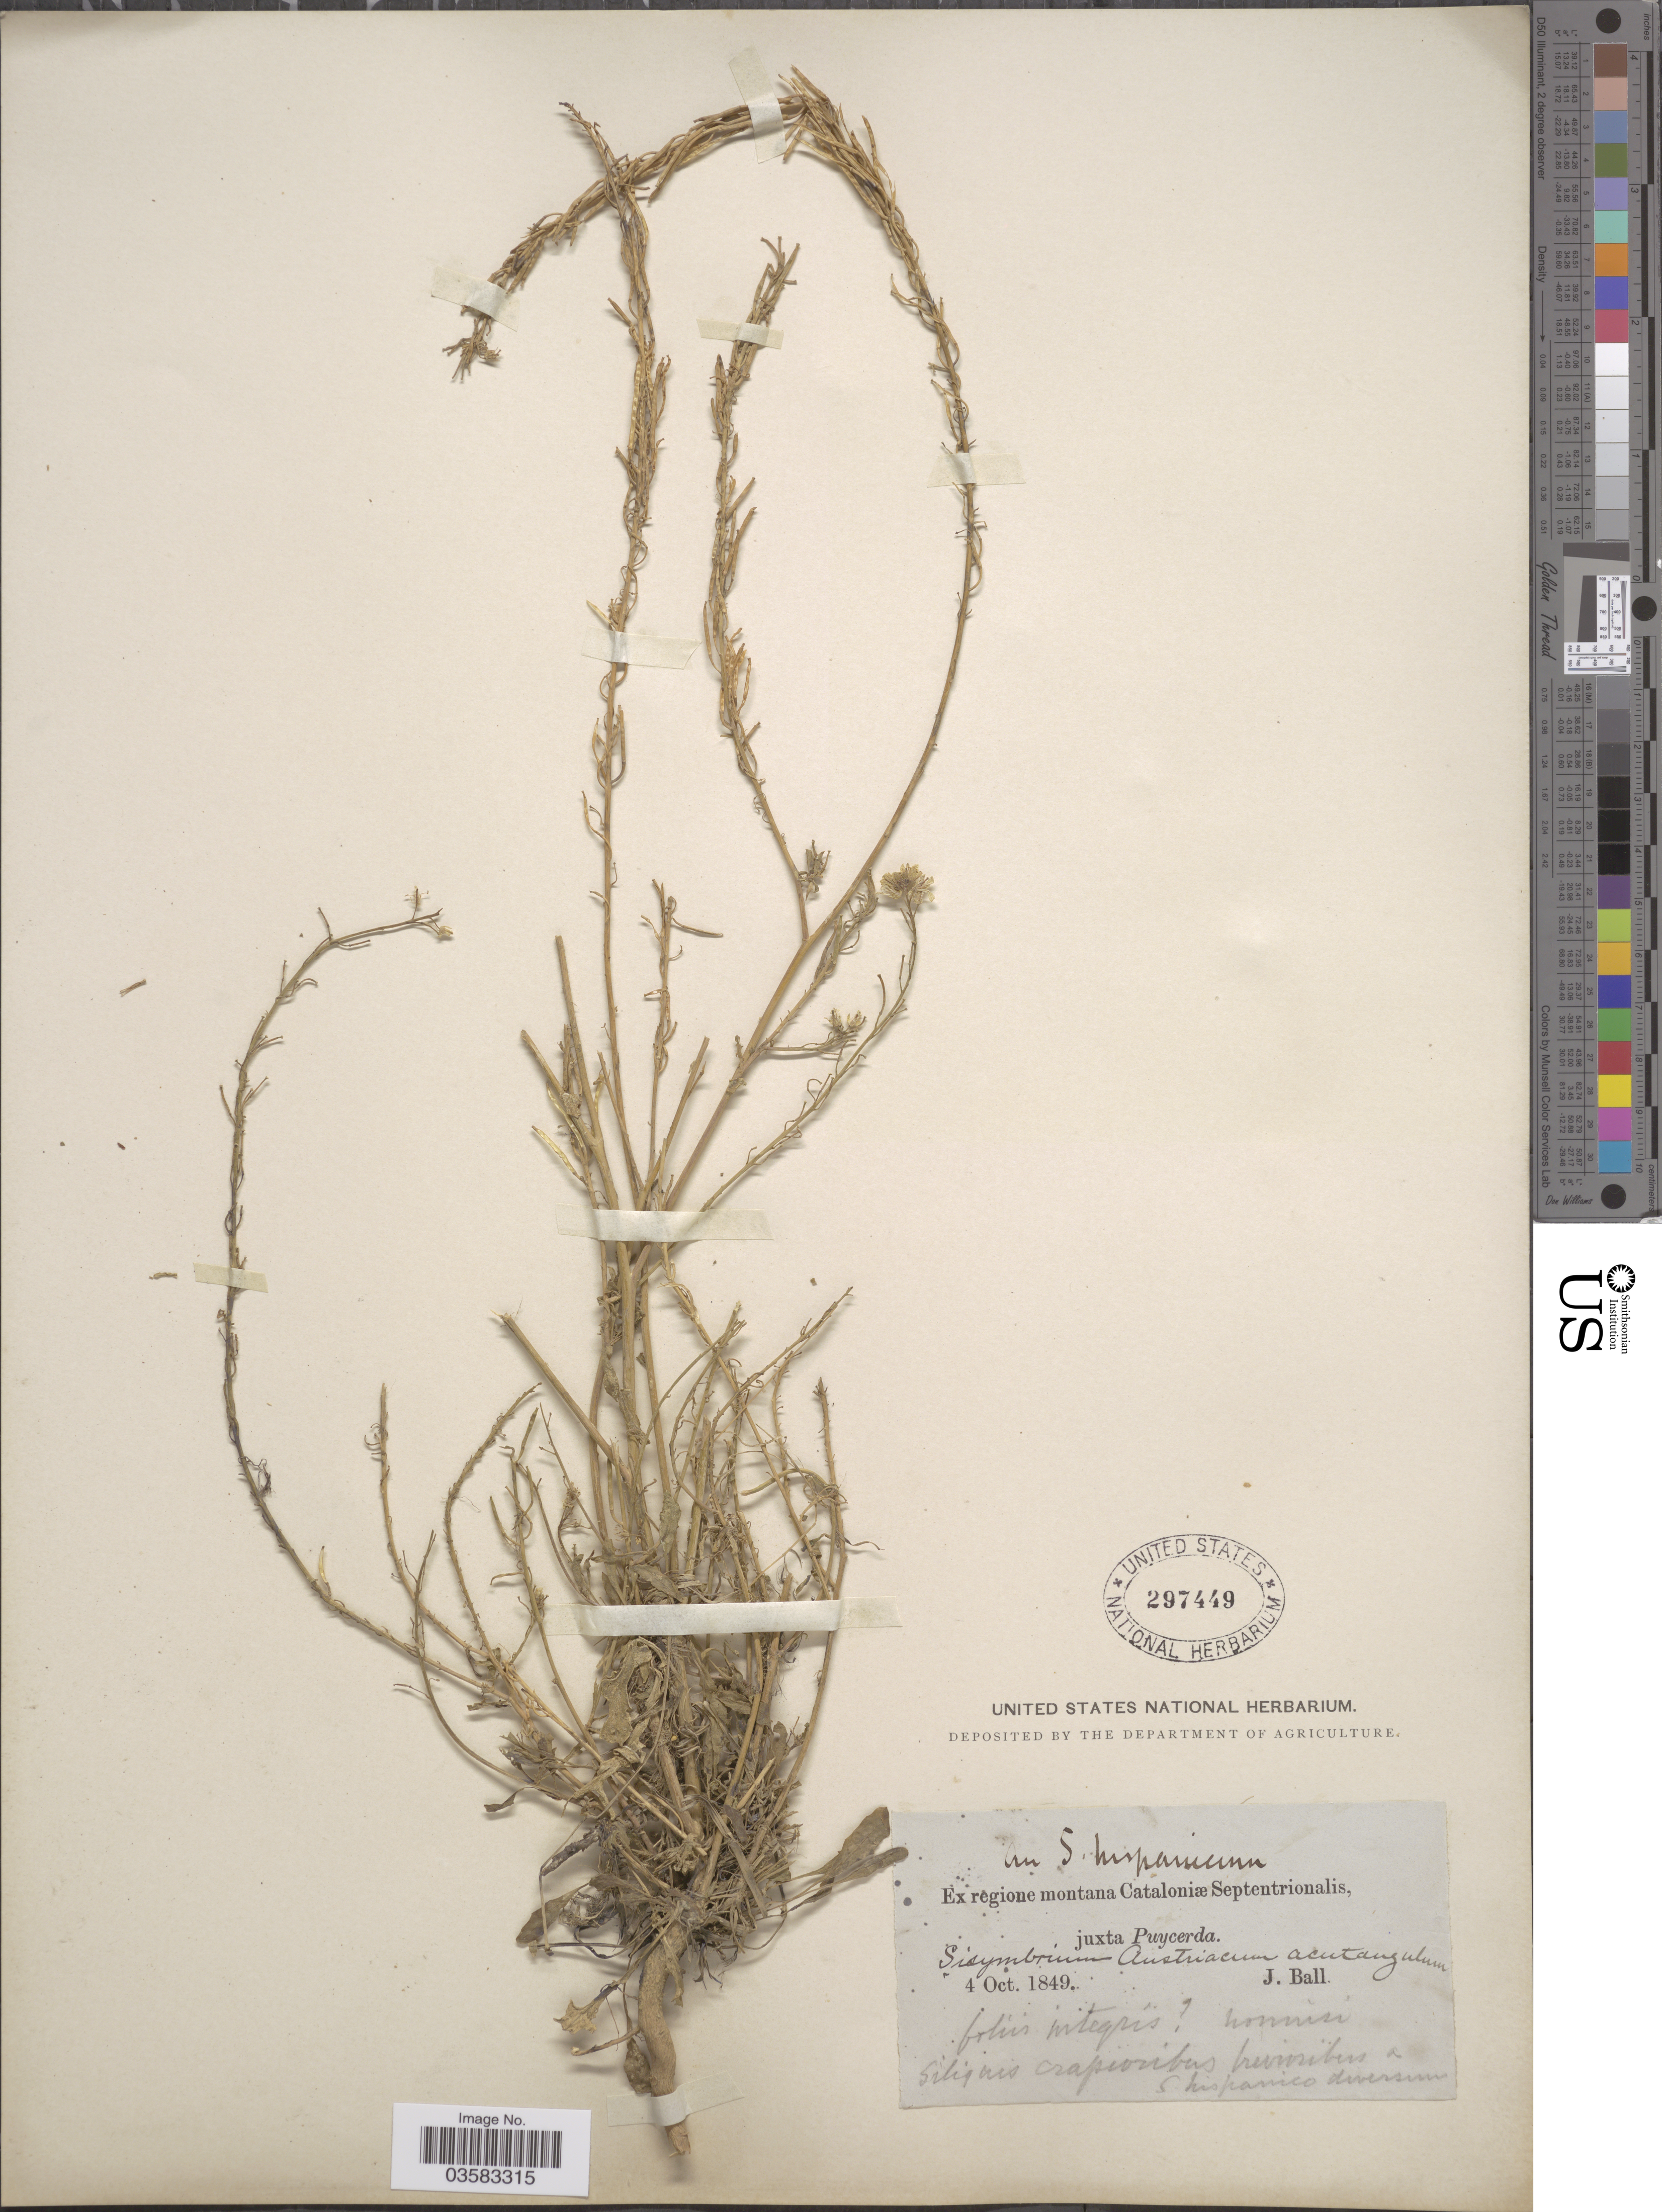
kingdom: Plantae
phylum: Tracheophyta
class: Magnoliopsida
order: Brassicales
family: Brassicaceae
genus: Sisymbrium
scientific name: Sisymbrium austriacum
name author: Jacq.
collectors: J. Ball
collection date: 1849-10-04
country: United States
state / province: North Carolina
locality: Ex regione montana Cataloniœ Septentrionalis, juxta Puycerda.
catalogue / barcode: US 297449